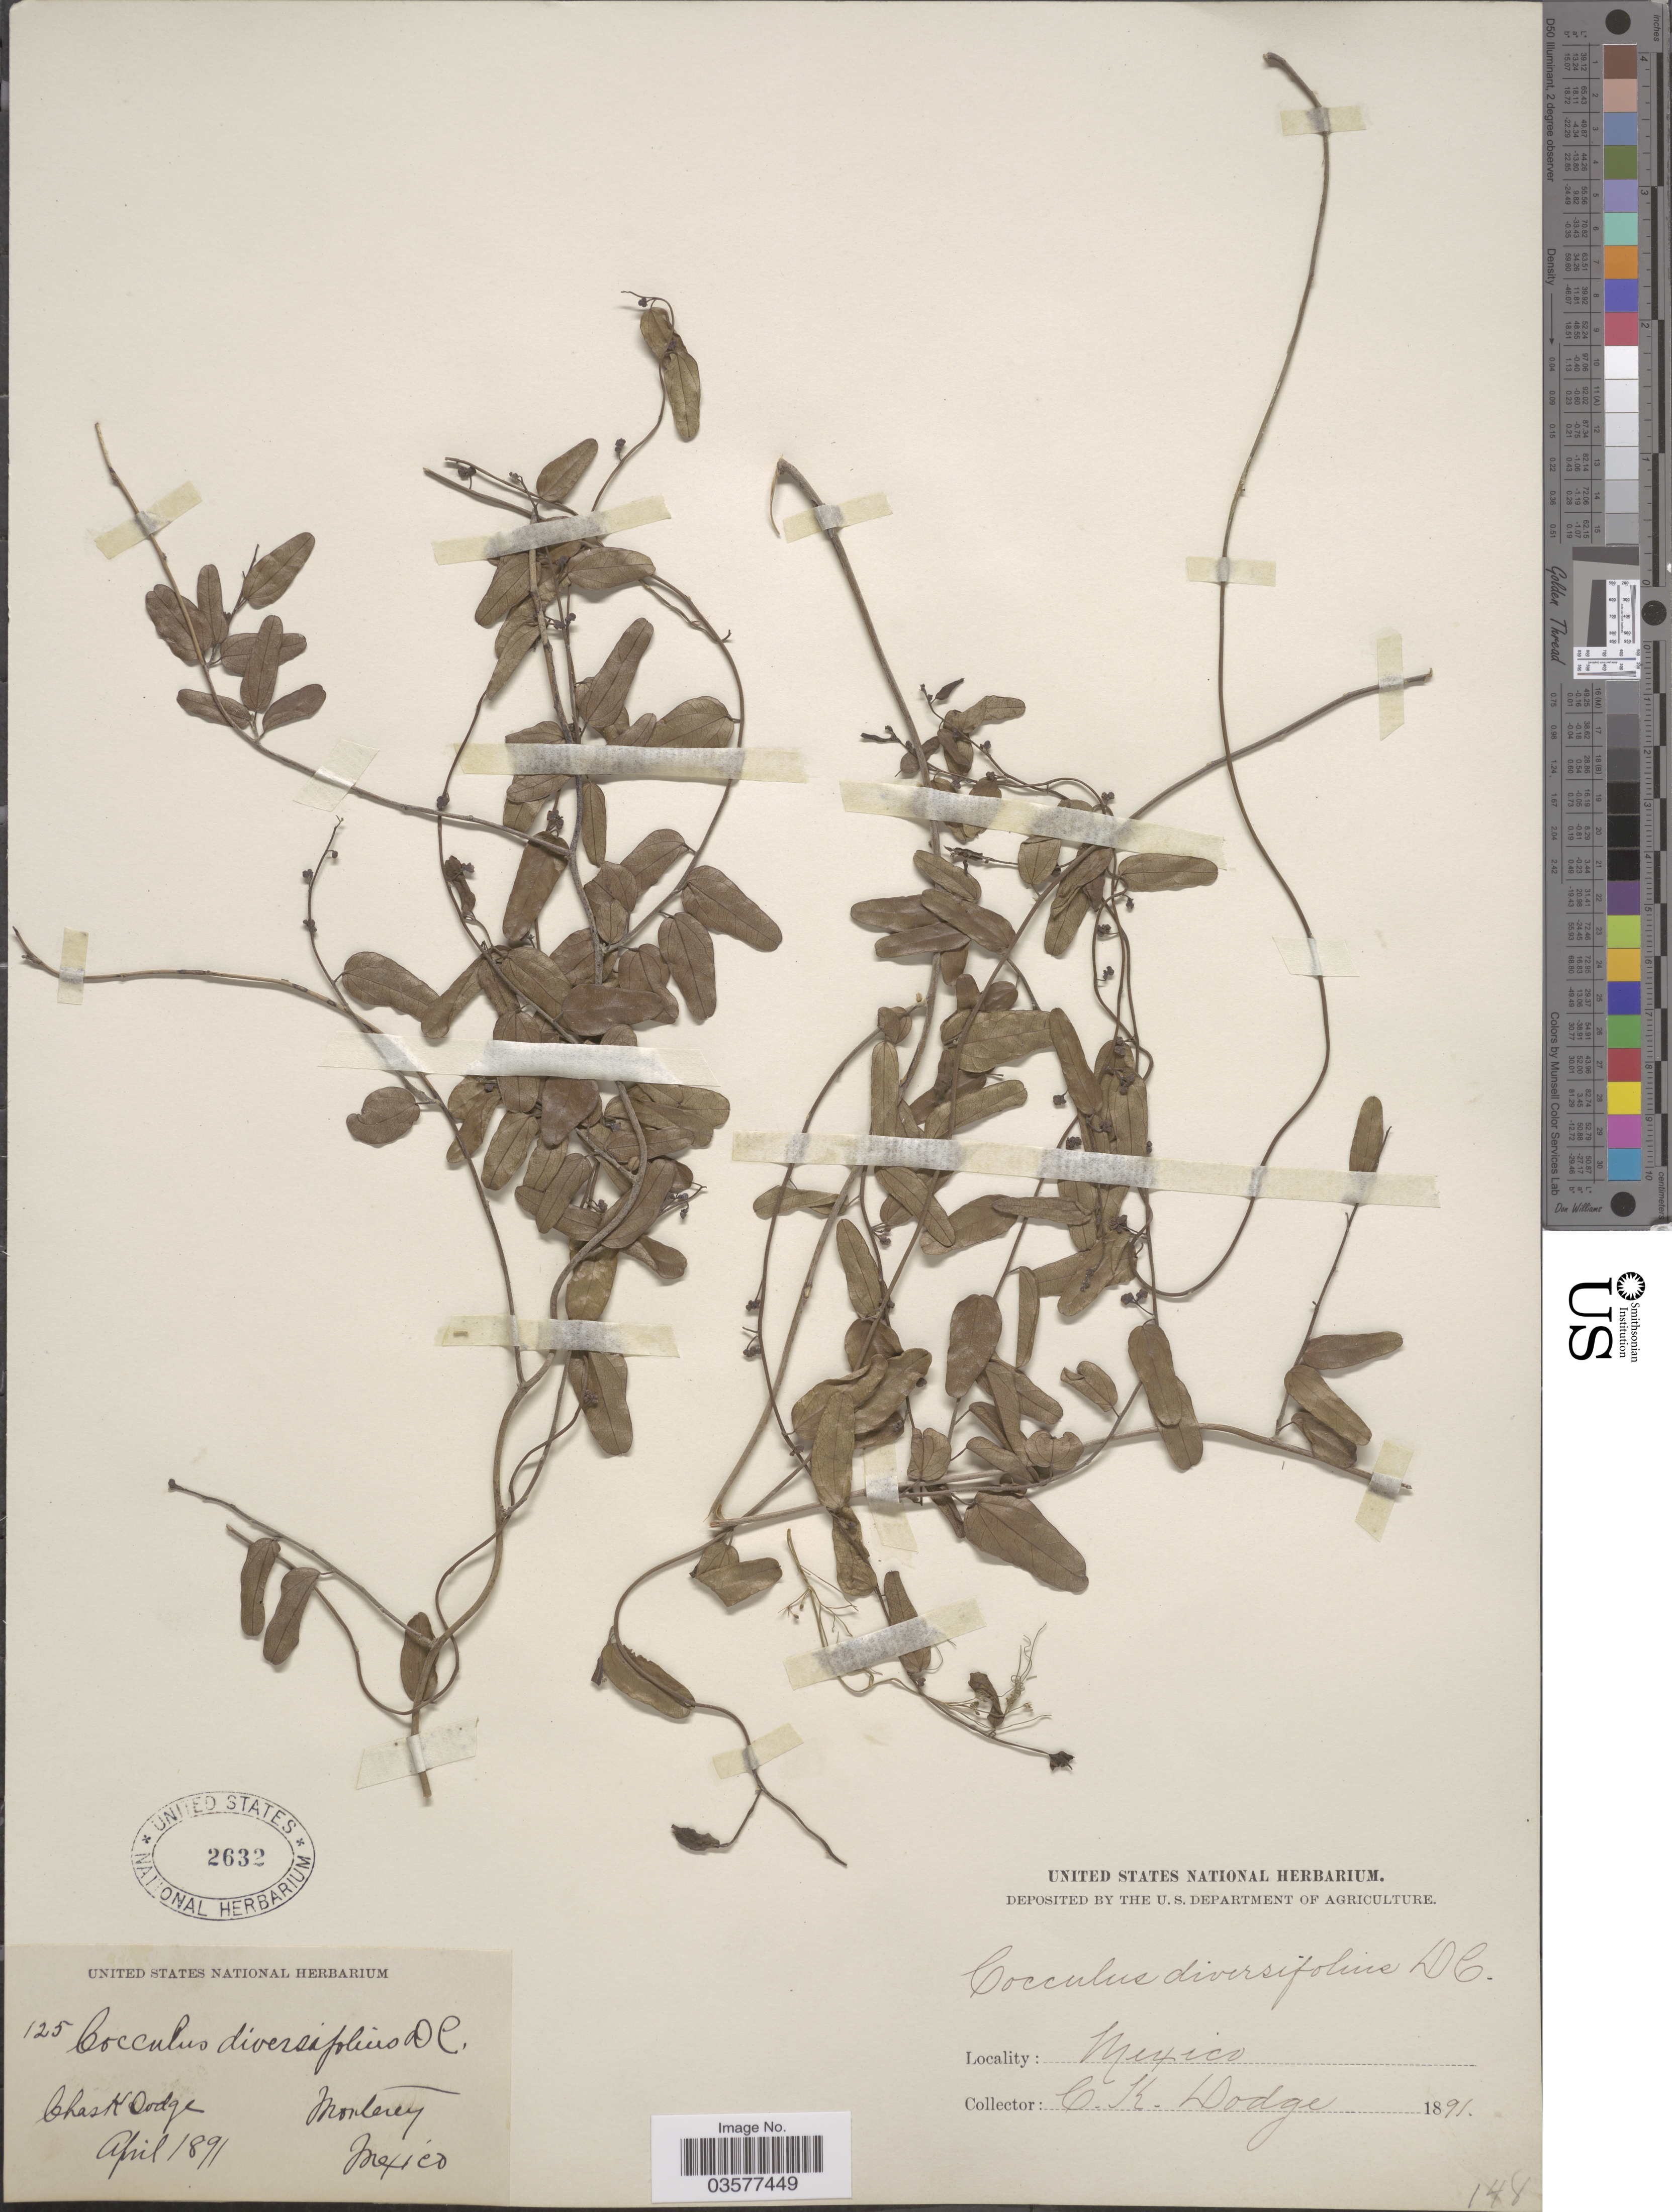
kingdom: Plantae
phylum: Tracheophyta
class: Magnoliopsida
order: Ranunculales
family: Menispermaceae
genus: Cocculus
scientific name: Cocculus diversifolius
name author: DC.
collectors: C. K. Dodge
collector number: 125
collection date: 1891-04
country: Mexico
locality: Monterey.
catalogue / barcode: US 2632